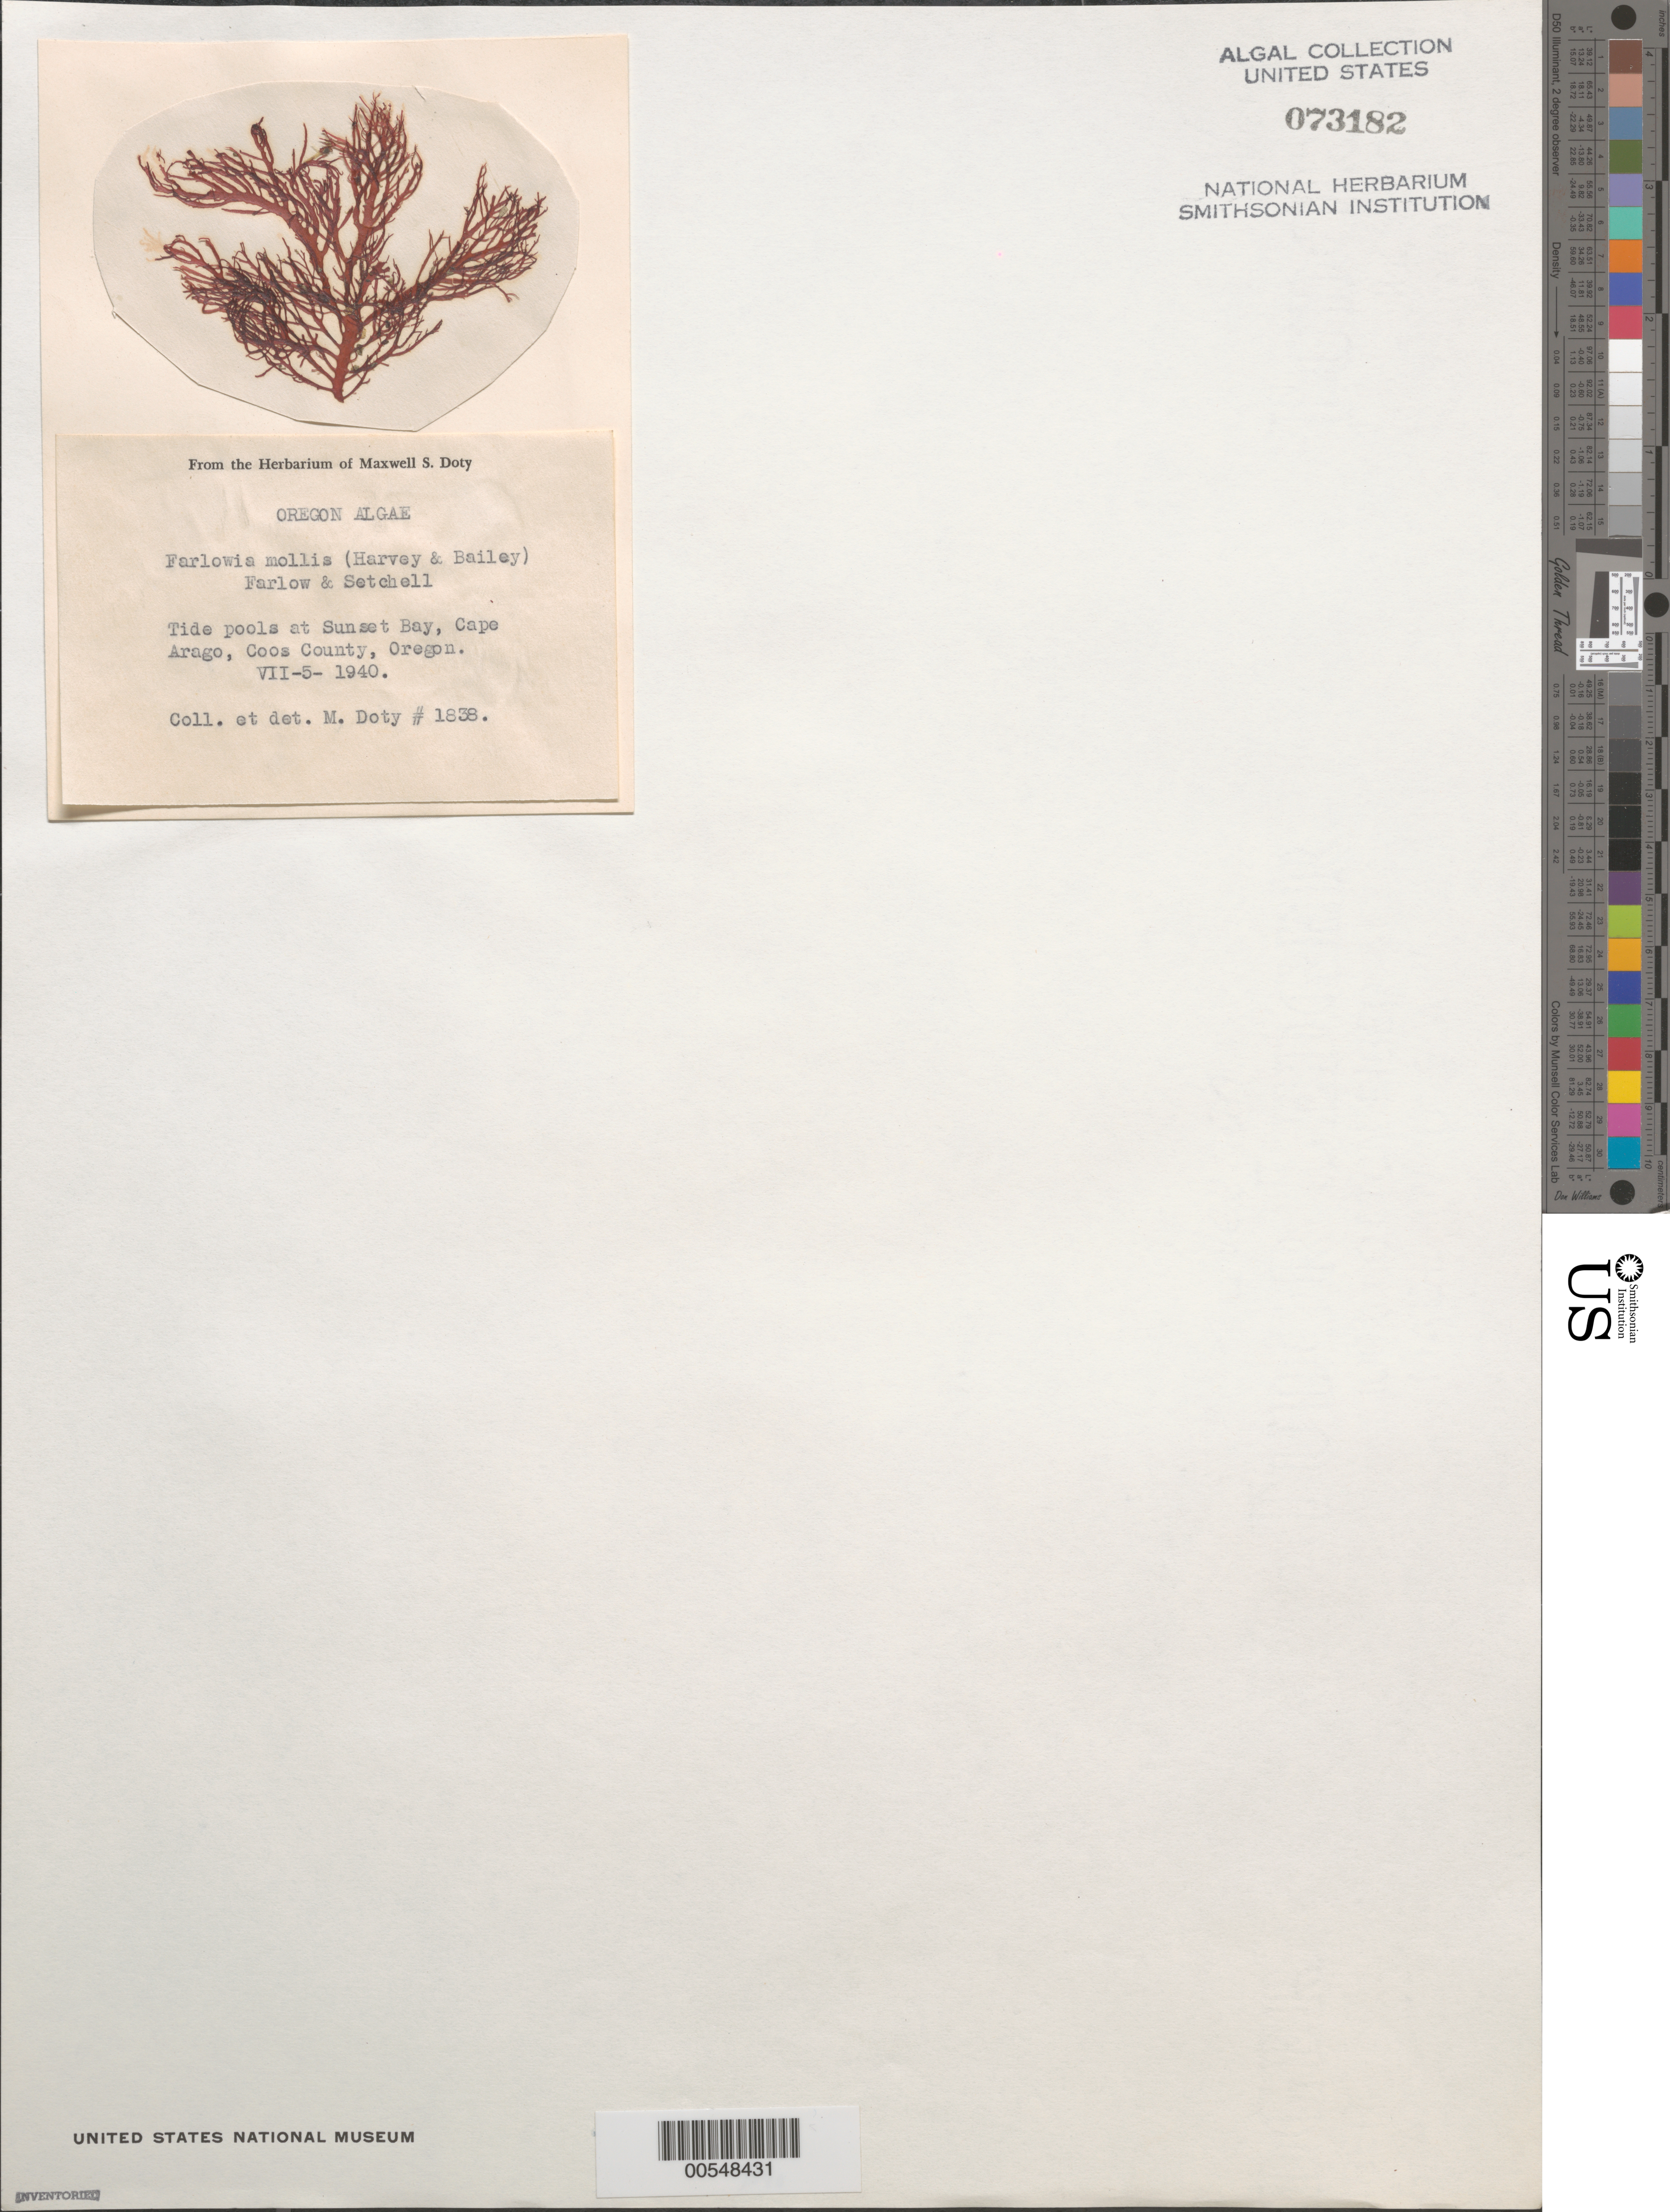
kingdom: Plantae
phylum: Rhodophyta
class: Florideophyceae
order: Gigartinales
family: Dumontiaceae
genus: Farlowia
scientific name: Farlowia mollis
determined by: Doty, M. S.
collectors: M. S. Doty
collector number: MSD 1838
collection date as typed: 05 Jul 1940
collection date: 1940-07-05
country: United States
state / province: Oregon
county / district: Coos County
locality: Sunset Bay tide pools, Cape Arago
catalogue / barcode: US 73182